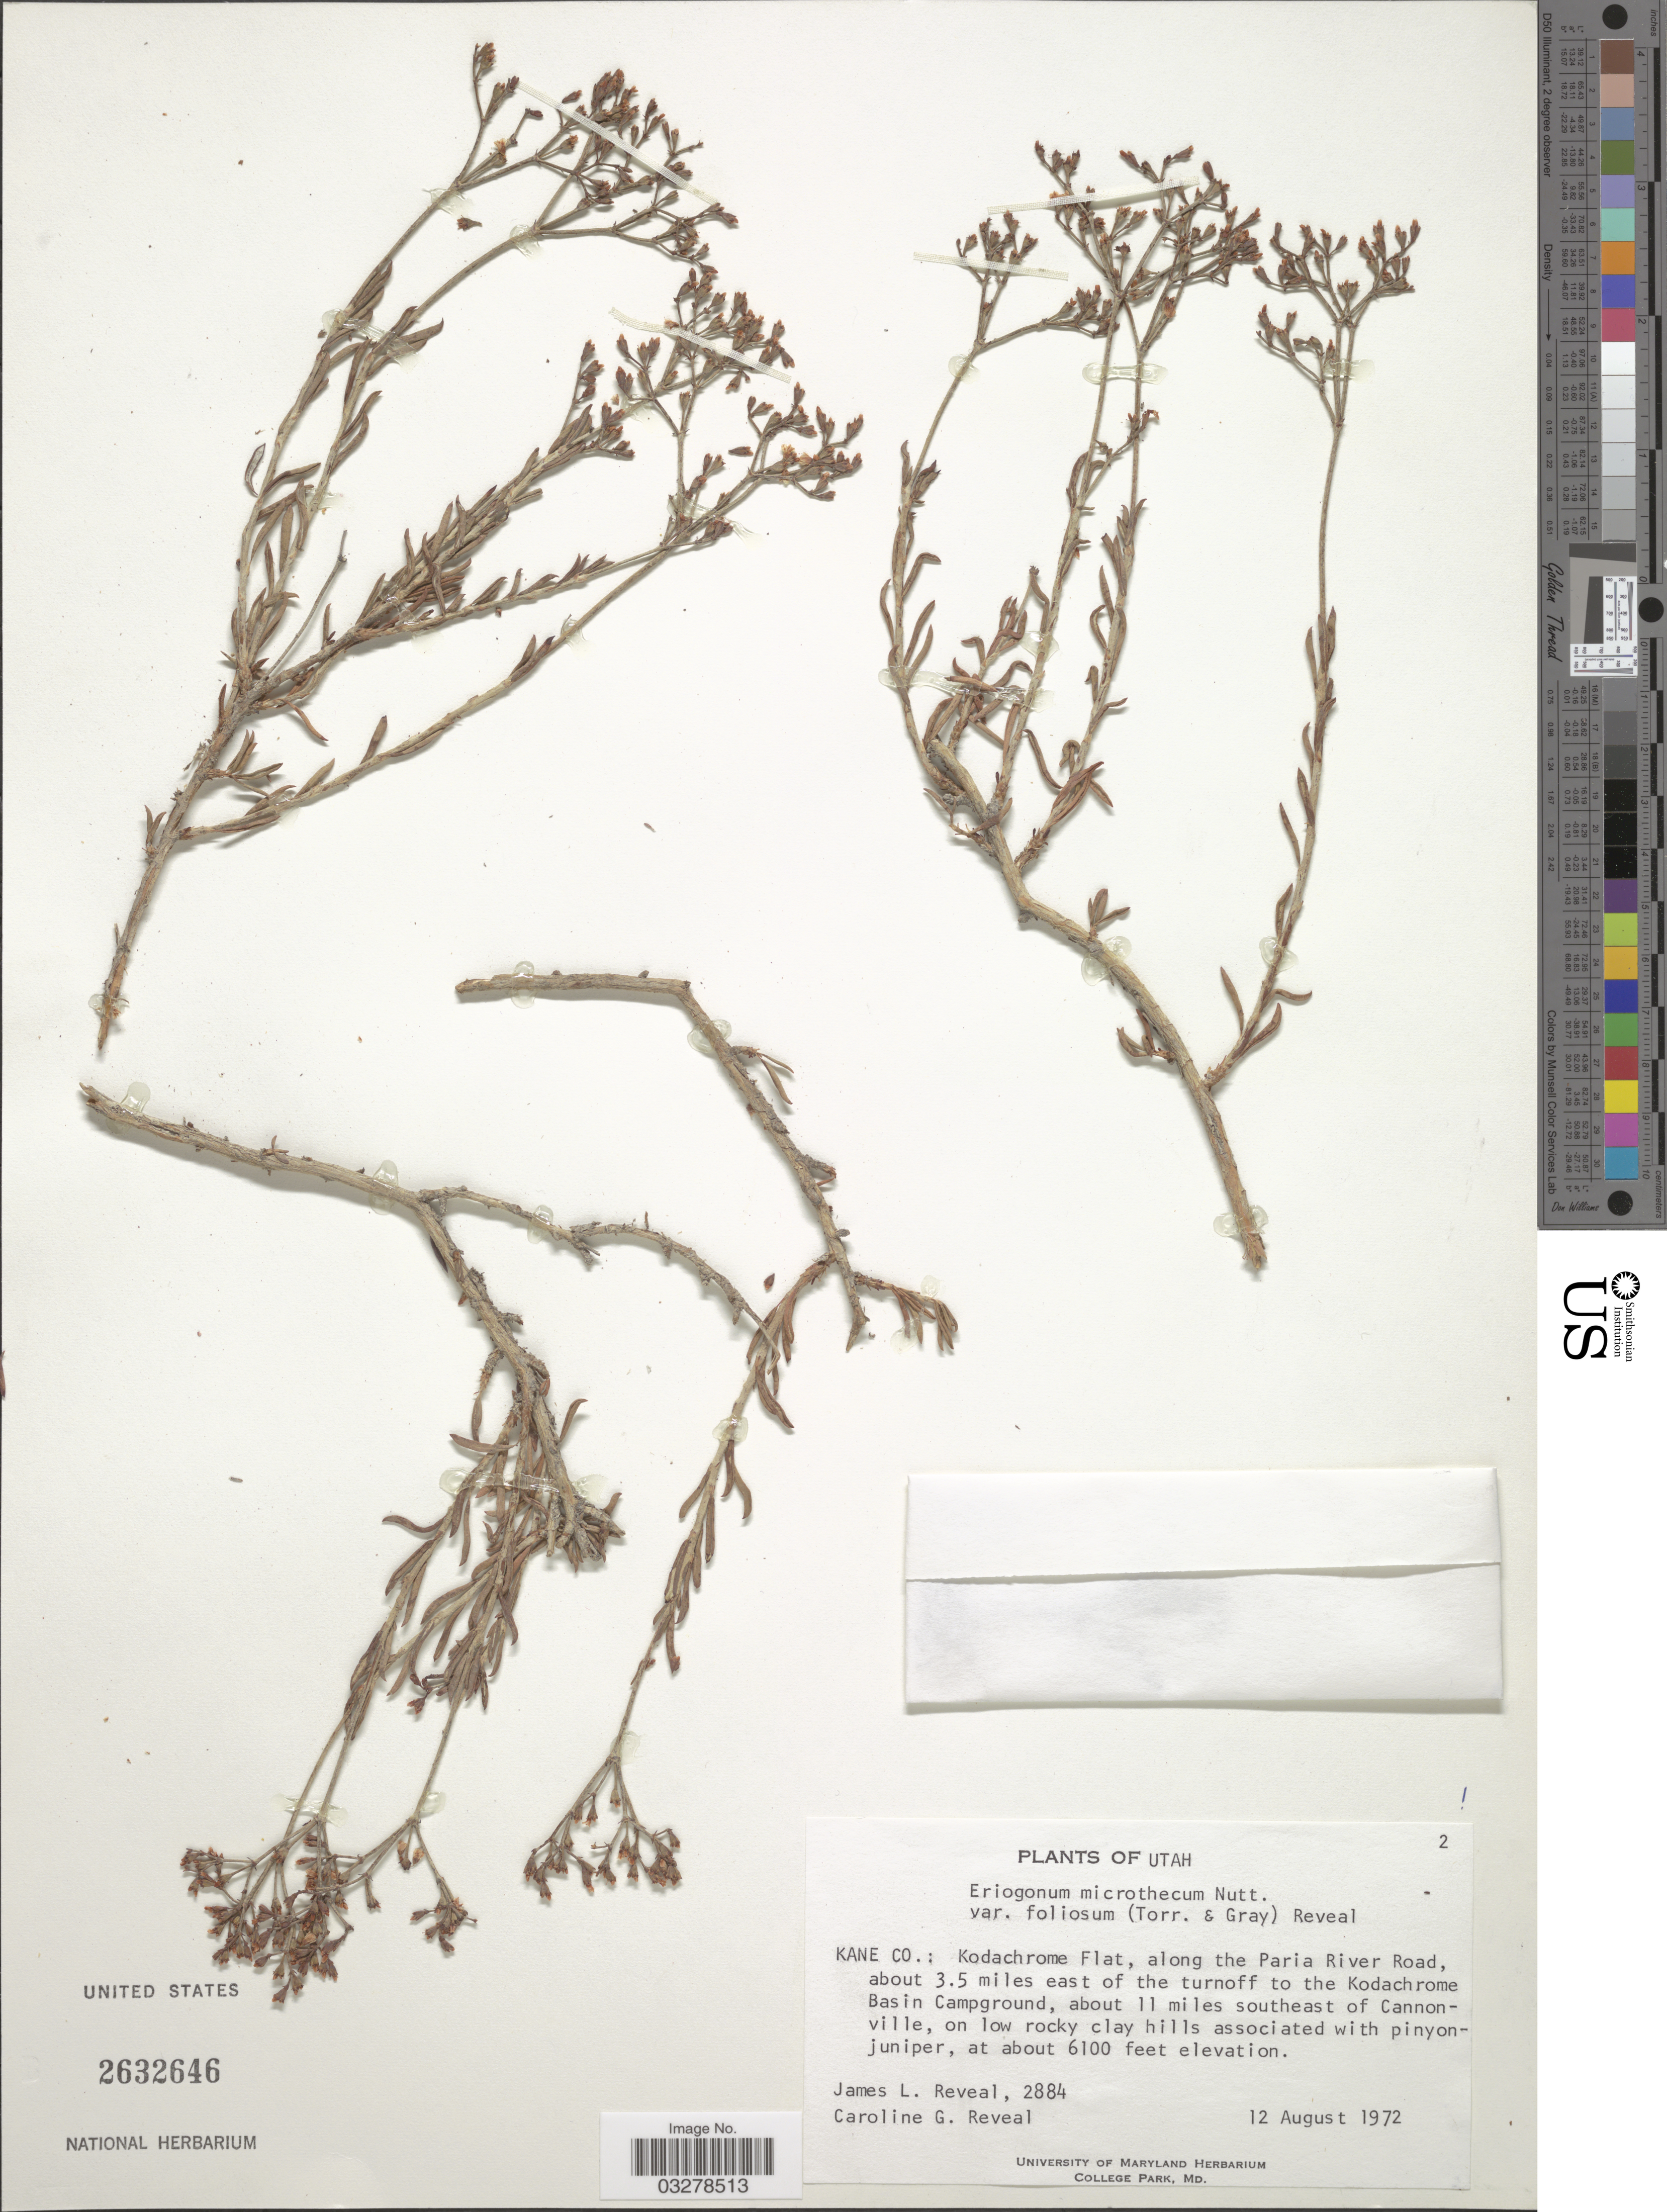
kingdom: Plantae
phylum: Tracheophyta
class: Magnoliopsida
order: Caryophyllales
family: Polygonaceae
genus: Eriogonum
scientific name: Eriogonum microtheca var. foliosum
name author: (Torr. & A. Gray) Reveal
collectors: J. L. Reveal & C. G. Reveal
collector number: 2884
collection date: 1972-08-12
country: United States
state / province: Utah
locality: Kane Co.: Kodachrome Flat, along the Paria River Road, about 3.5 miles east of the turnoff to the Kodachrome Basin Campground, about 11 miles southeast of Cannonville.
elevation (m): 1859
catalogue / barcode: US 2632646